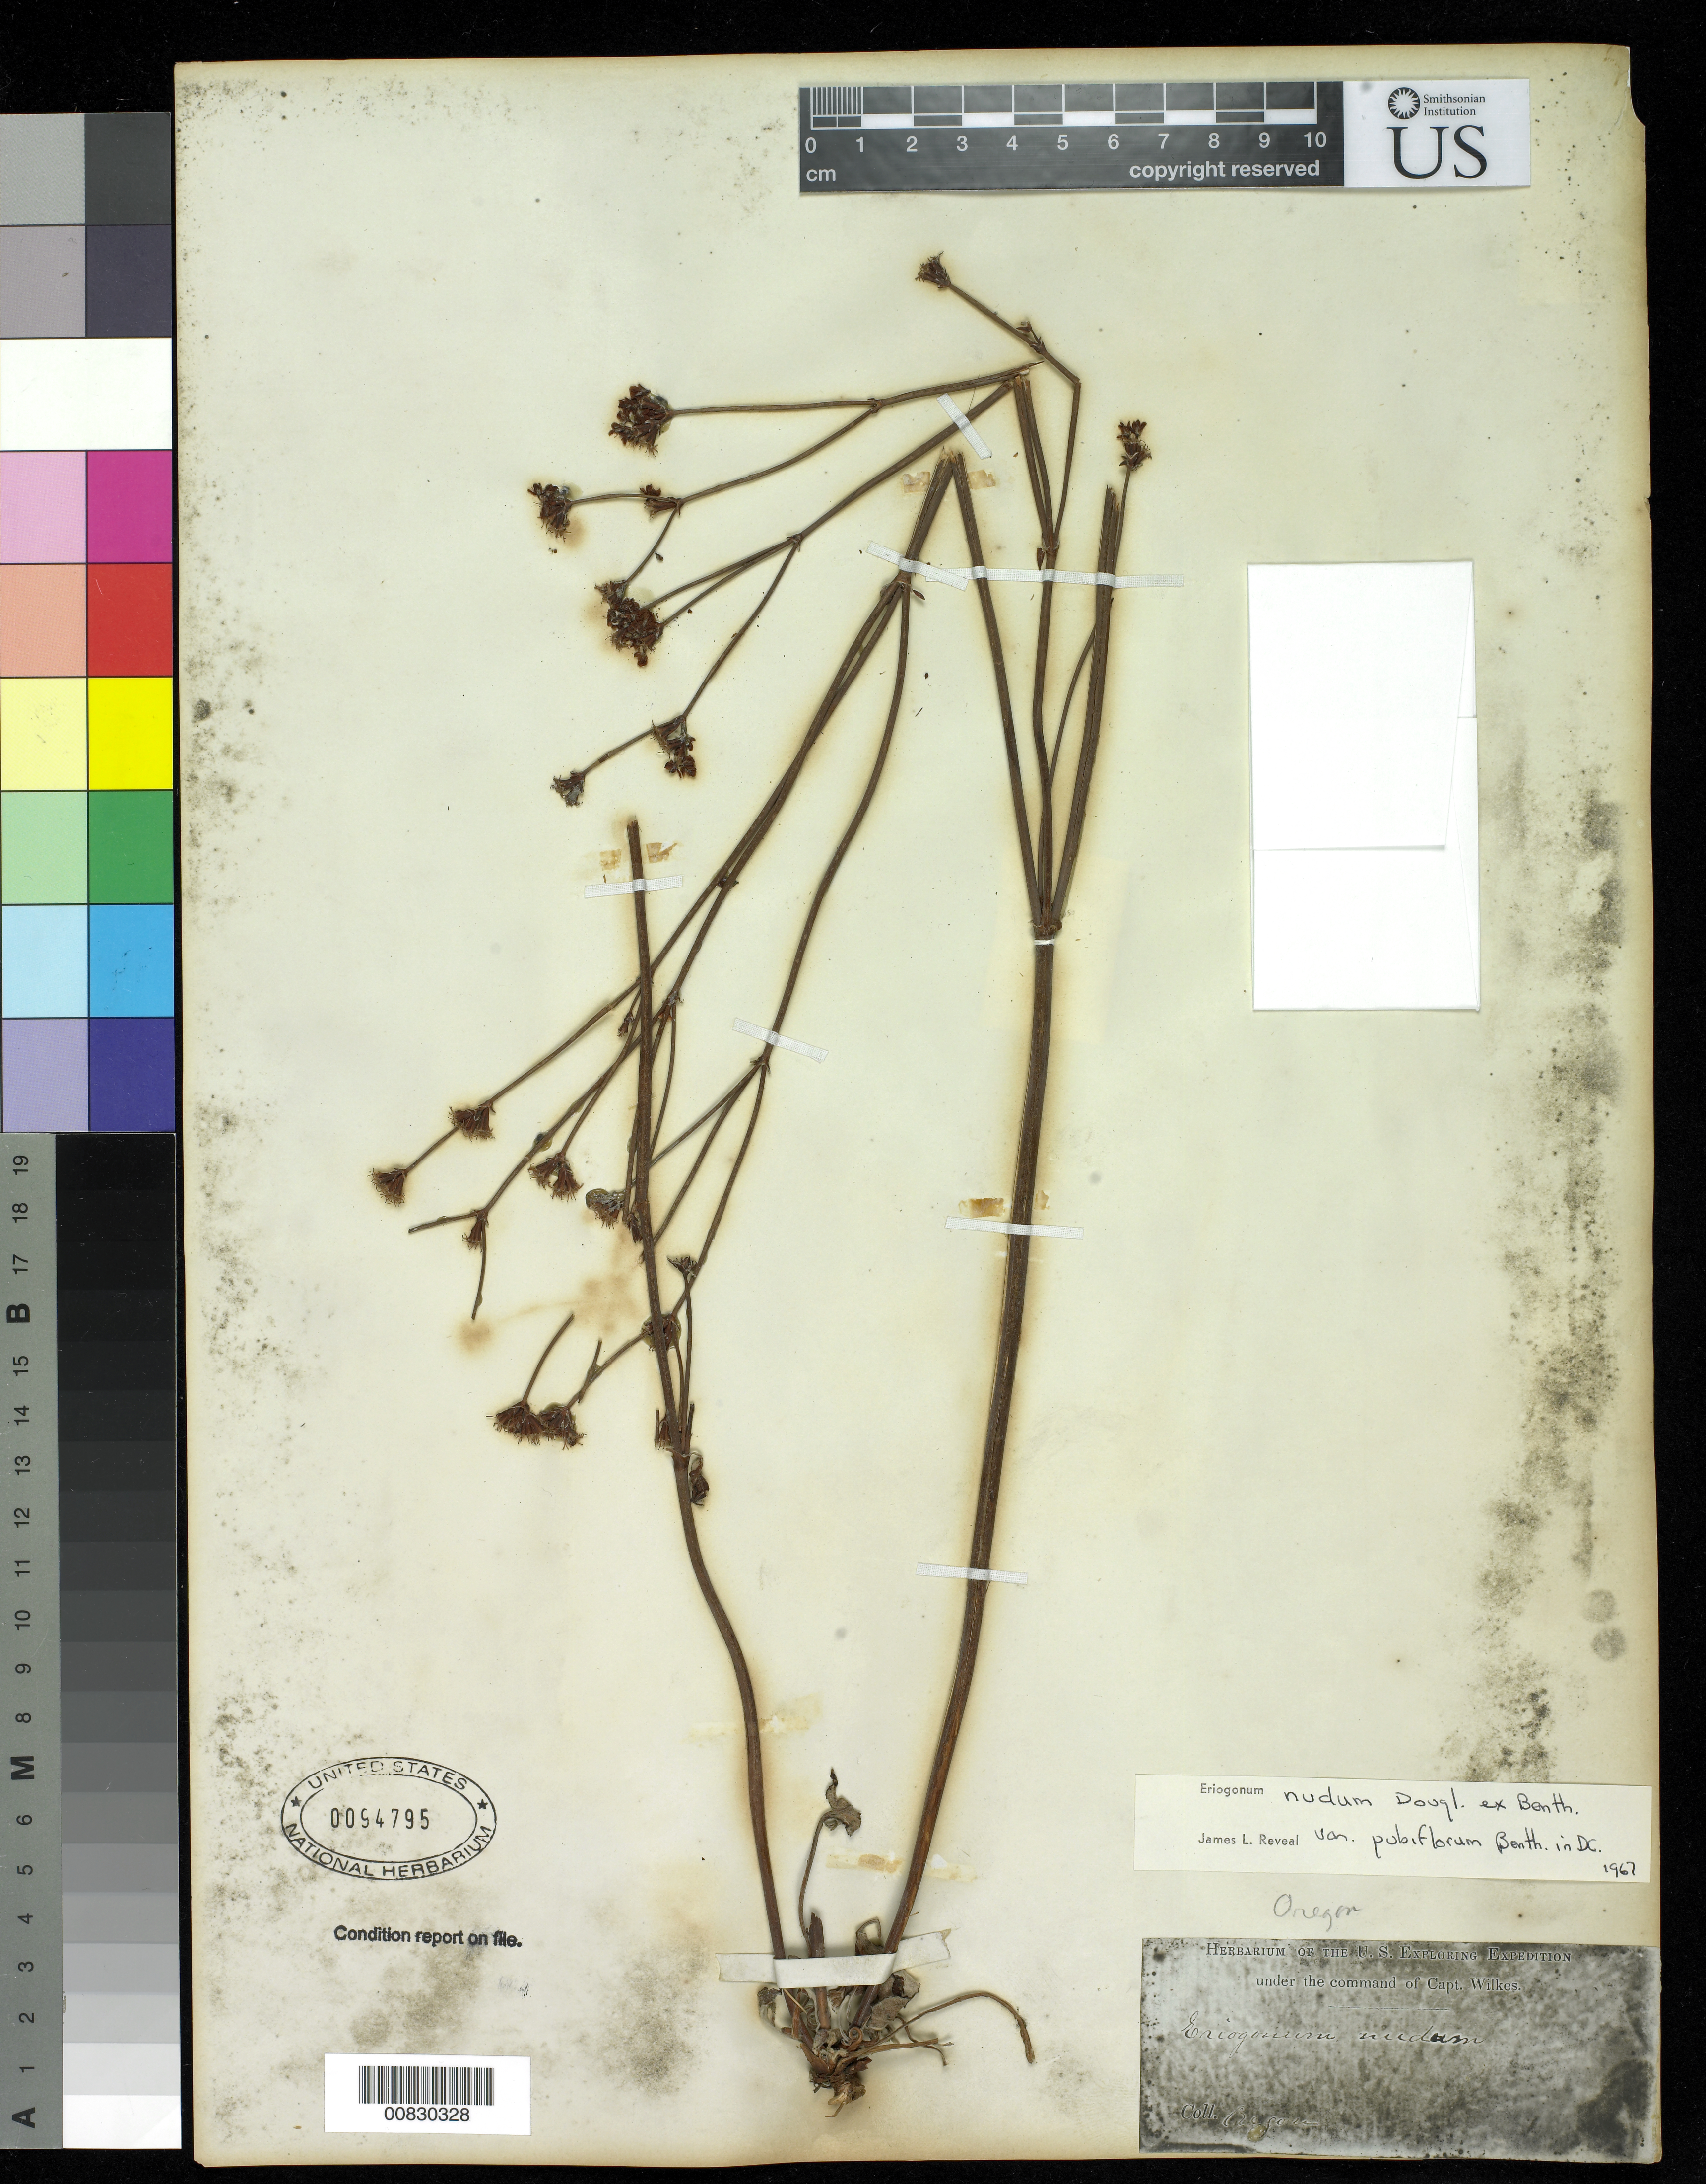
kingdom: Plantae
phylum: Tracheophyta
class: Magnoliopsida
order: Caryophyllales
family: Polygonaceae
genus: Eriogonum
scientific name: Eriogonum nudum var. nudum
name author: Douglas ex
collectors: Wilkes Explor. Exped.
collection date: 1838/1842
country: United States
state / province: Oregon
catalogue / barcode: US 54975